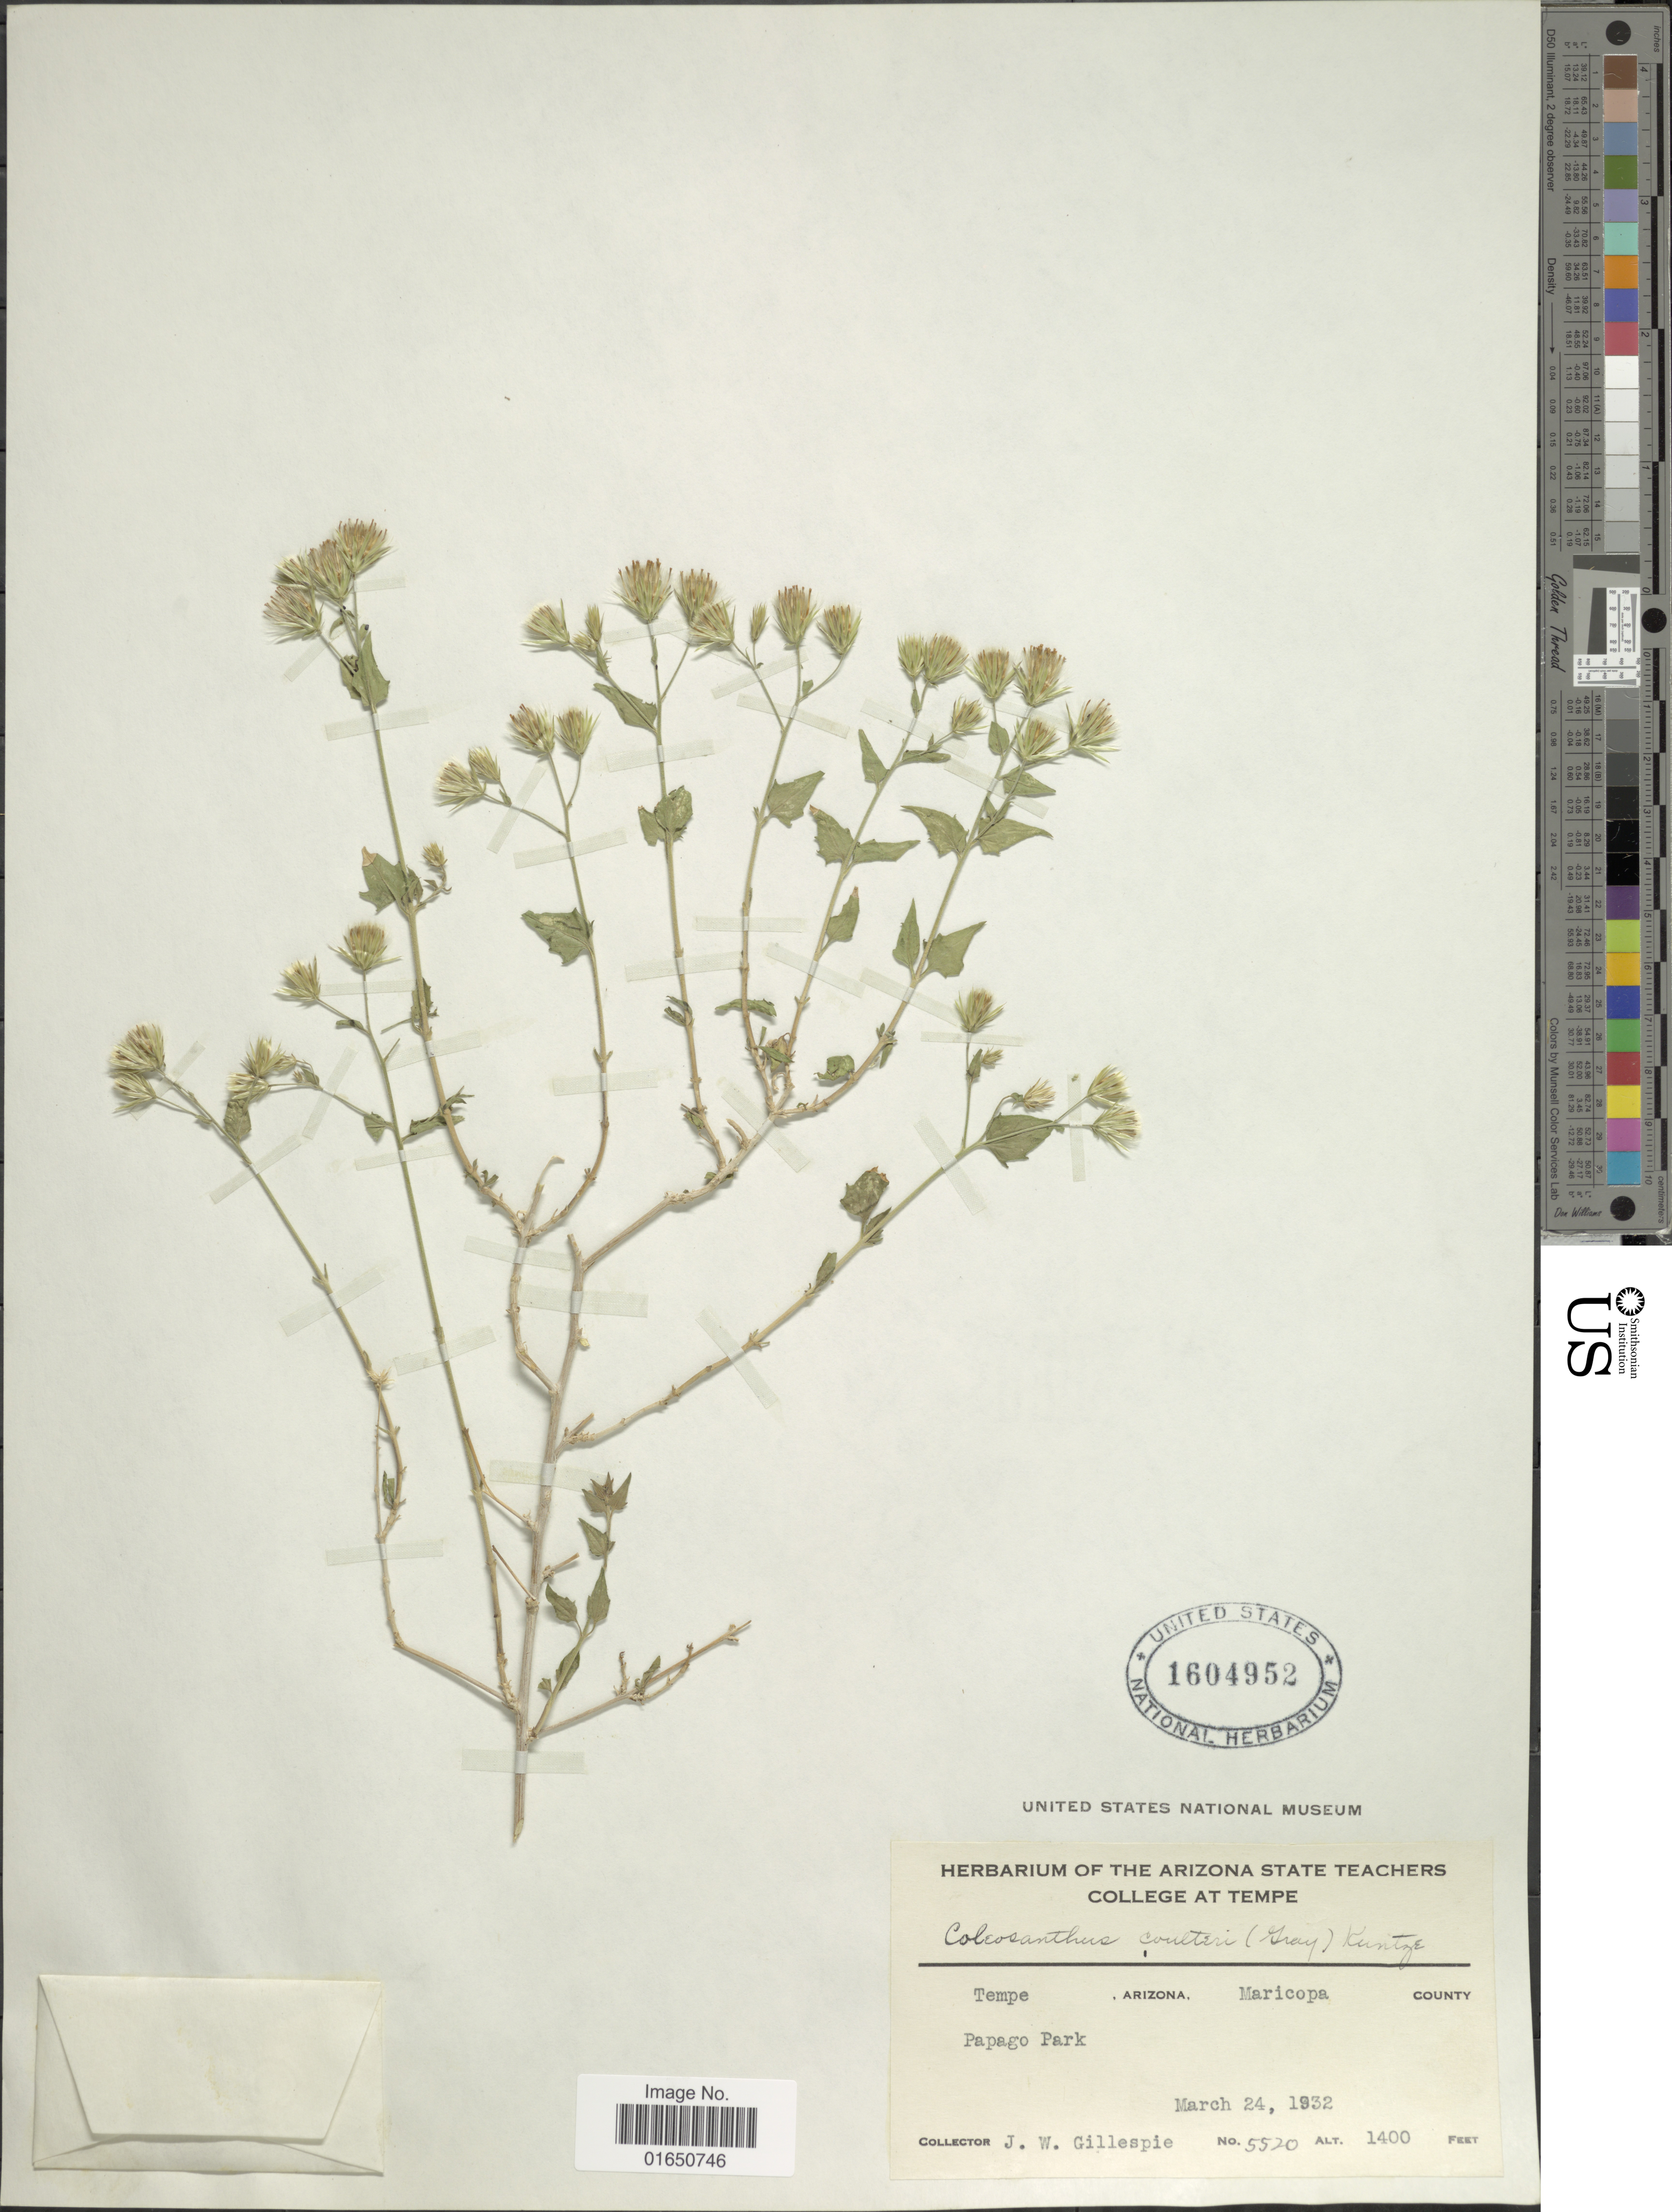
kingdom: Plantae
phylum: Tracheophyta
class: Magnoliopsida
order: Asterales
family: Asteraceae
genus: Brickellia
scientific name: Brickellia coulteri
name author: A. Gray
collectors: J. W. Gillespie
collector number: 5520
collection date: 1932-03-24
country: United States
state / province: Arizona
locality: Tempe. Maricopa County. Papago Park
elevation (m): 427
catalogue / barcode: US 1604952